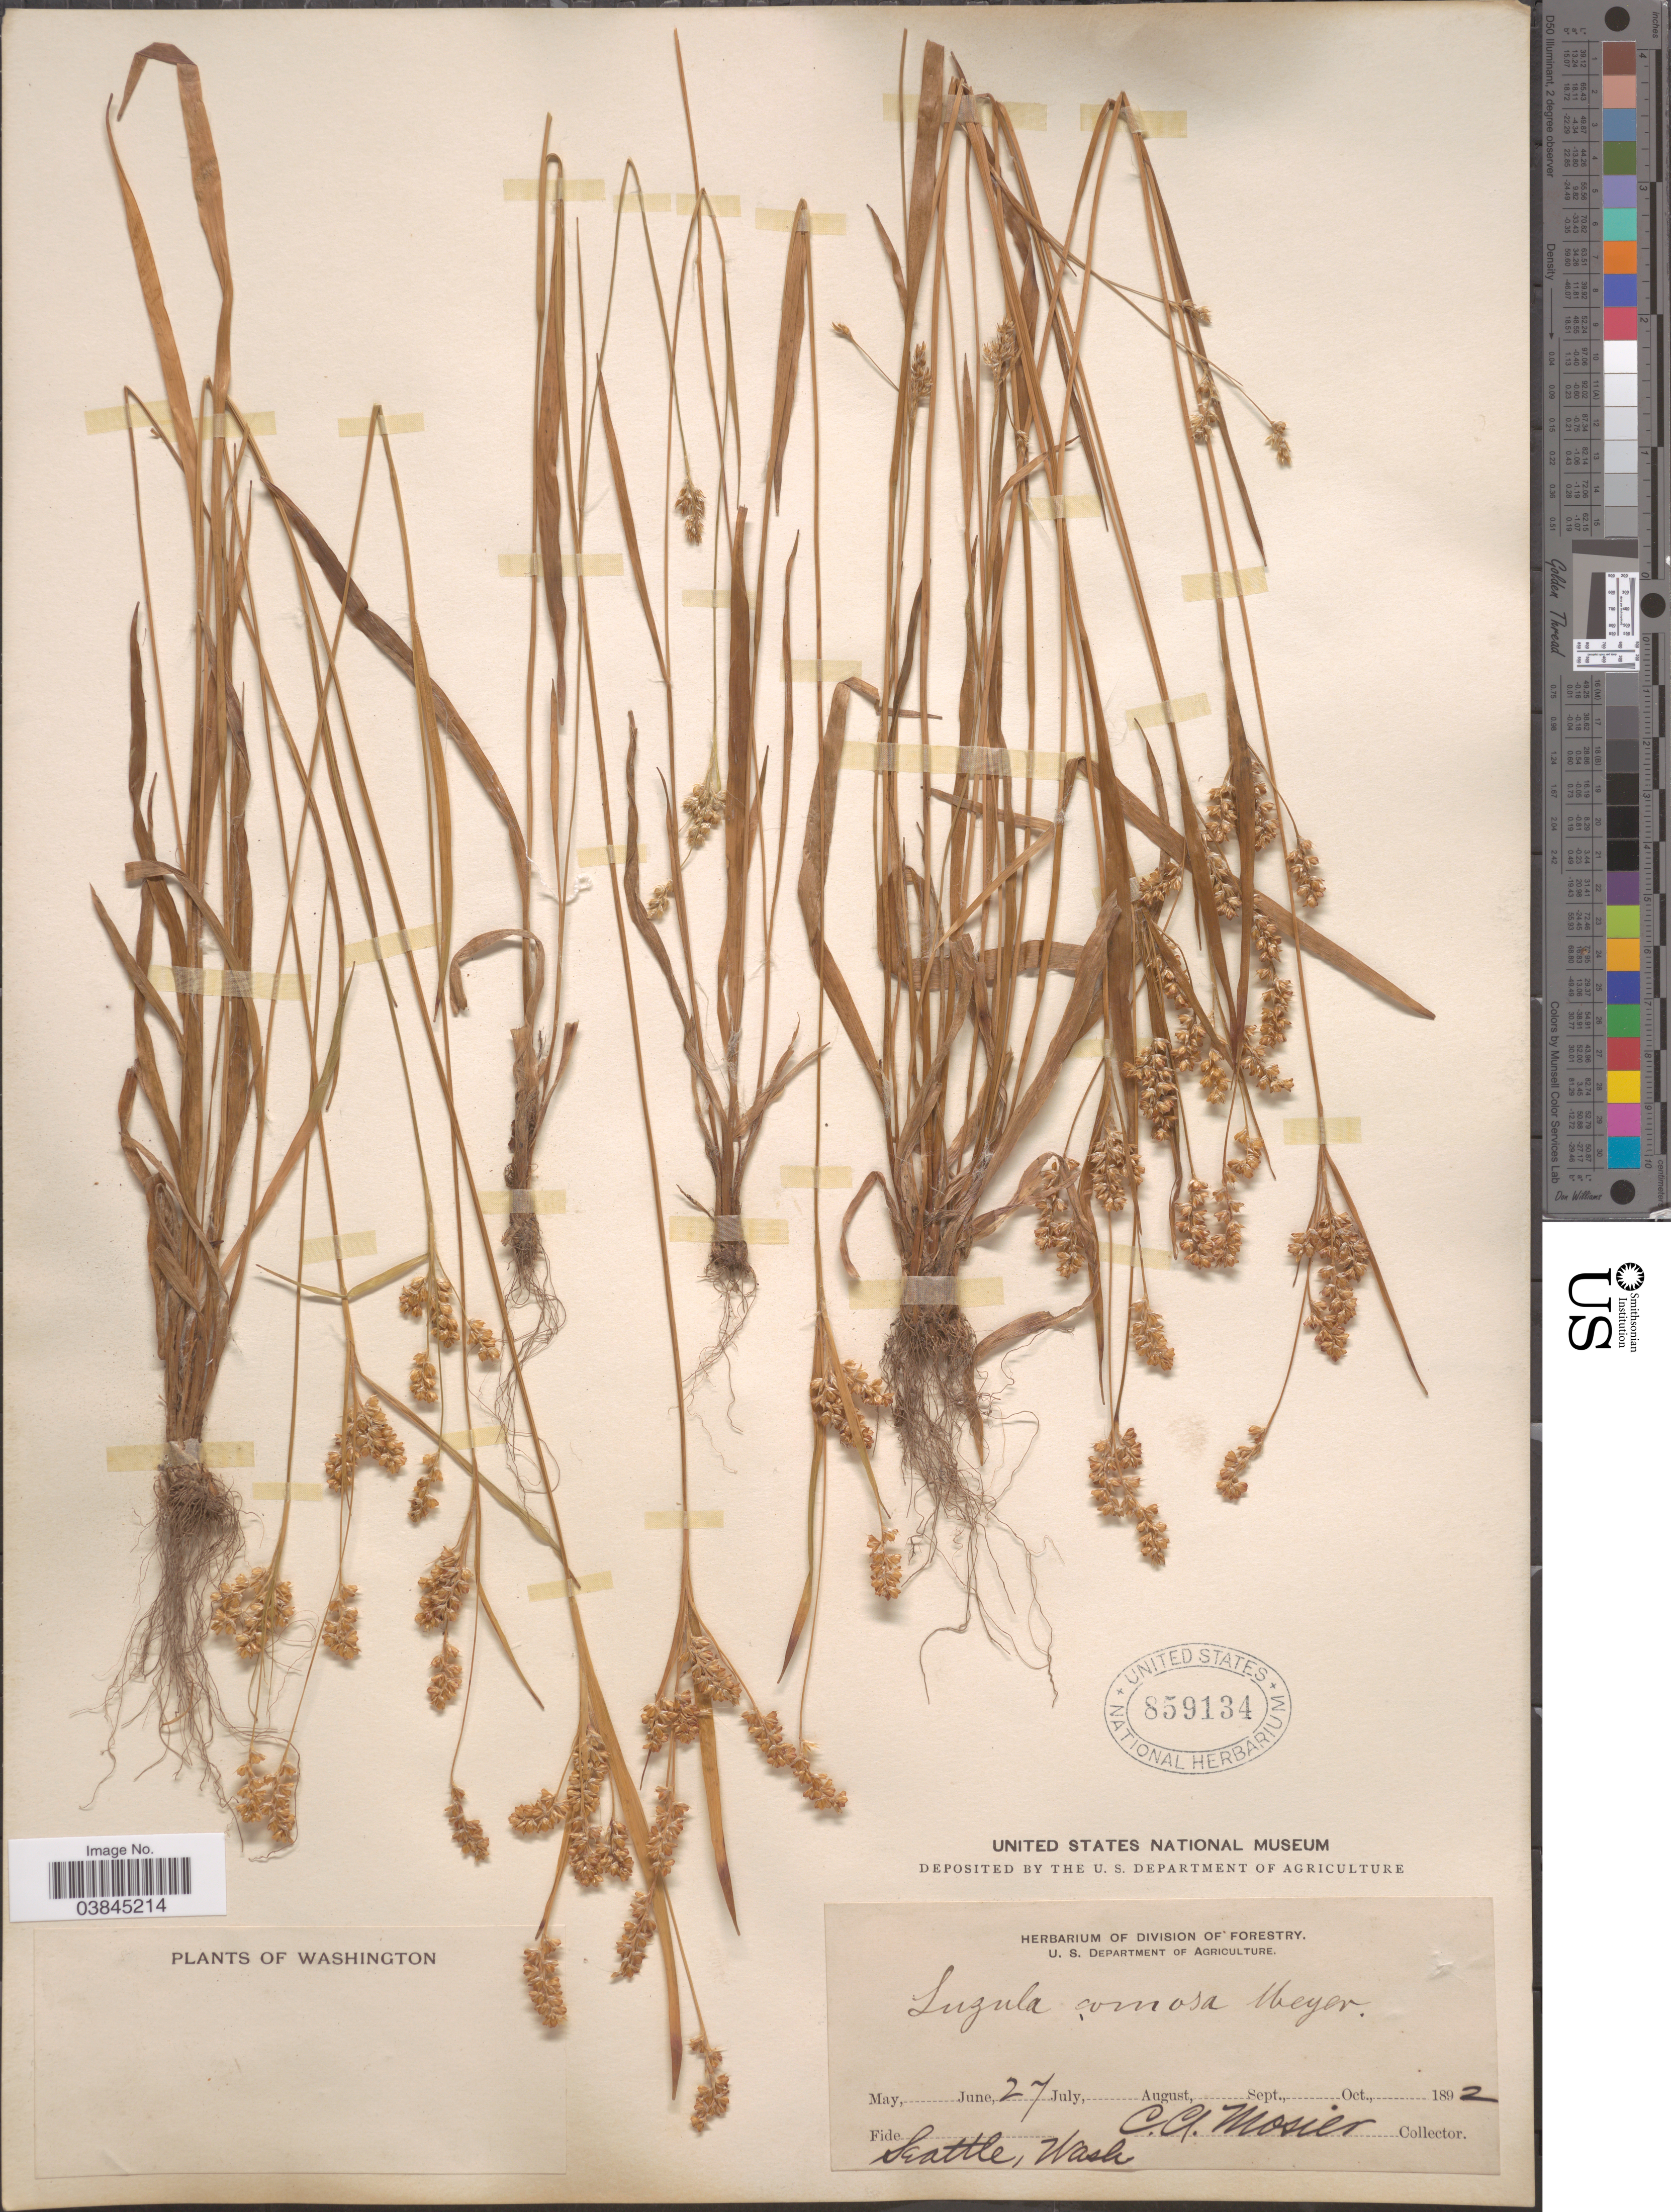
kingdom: Plantae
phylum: Tracheophyta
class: Liliopsida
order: Poales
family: Juncaceae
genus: Luzula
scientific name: Luzula campestris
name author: (L.) DC.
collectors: C. A. Mosier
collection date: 1892-06-27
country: United States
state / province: Washington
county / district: King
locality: Seattle.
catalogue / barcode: US 859134